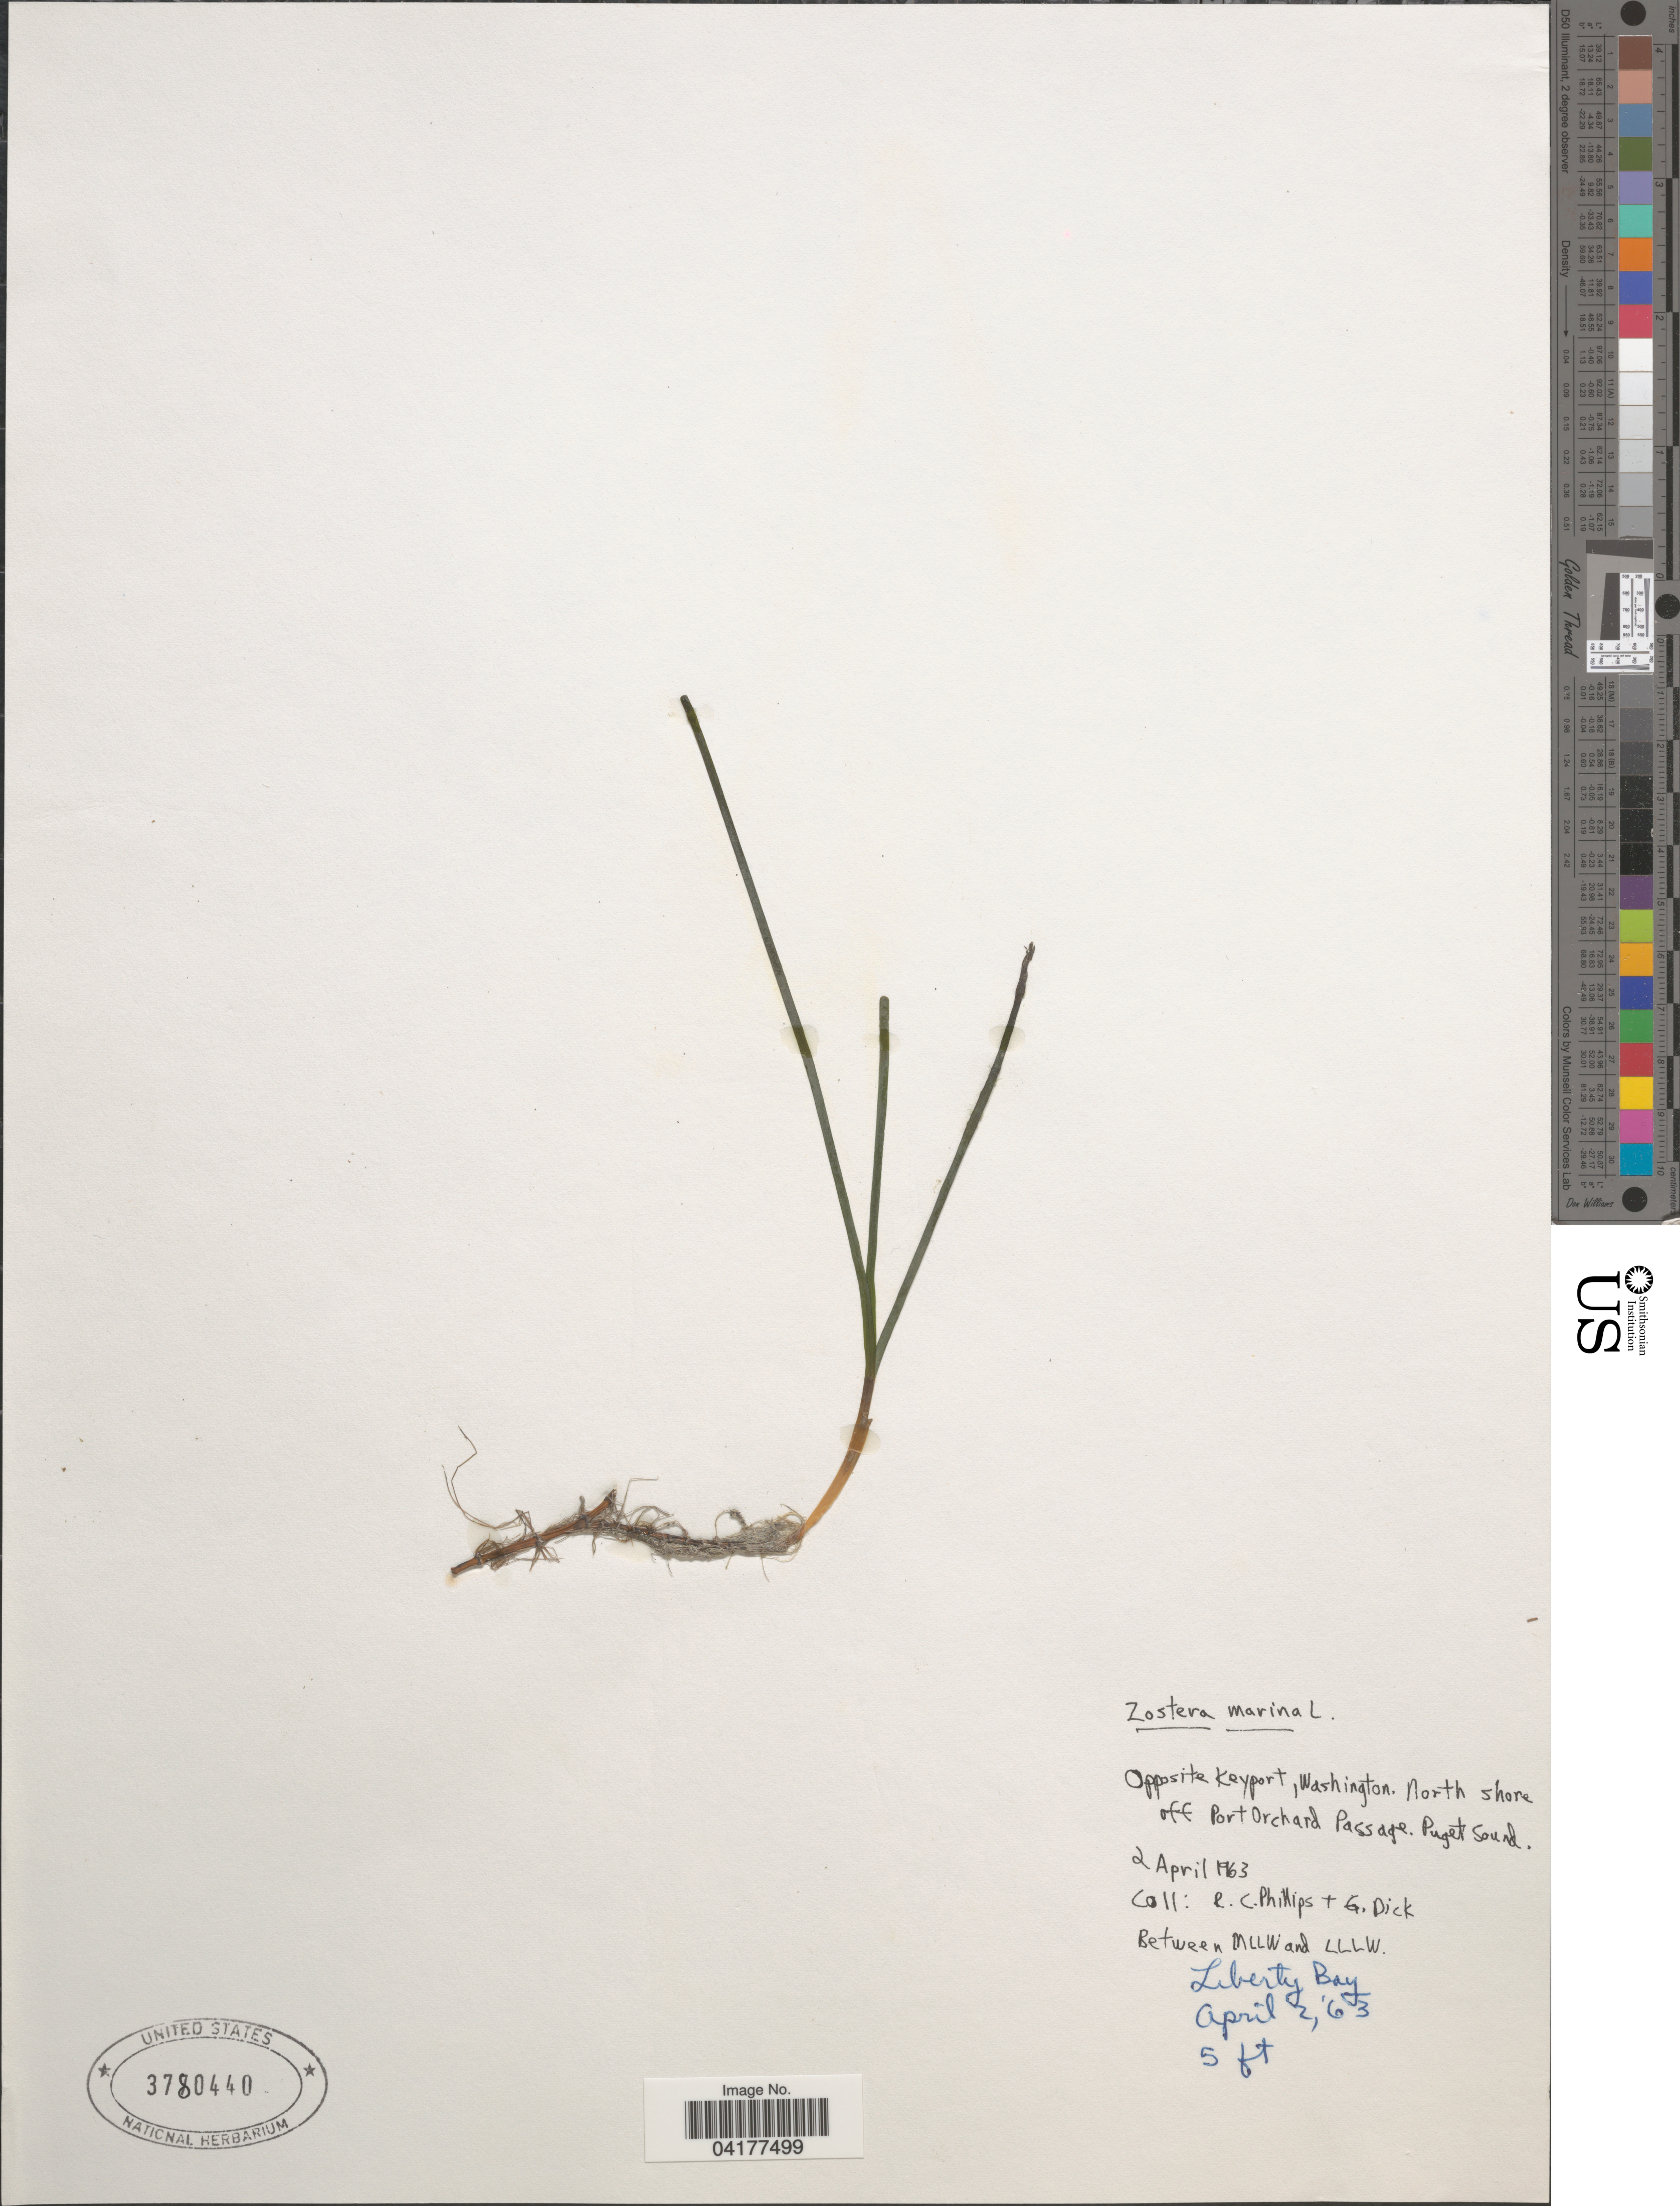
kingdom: Plantae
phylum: Tracheophyta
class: Liliopsida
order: Alismatales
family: Zosteraceae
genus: Zostera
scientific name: Zostera marina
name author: L.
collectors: R. C. Phillips & G. Dick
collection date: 1963-04-02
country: United States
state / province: Washington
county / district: King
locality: Opposite Keyport. North shore off Port Orchard Passage. Puget Sound. Between MLLW and LLLW. Liberty Bay.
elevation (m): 2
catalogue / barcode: US 3780440